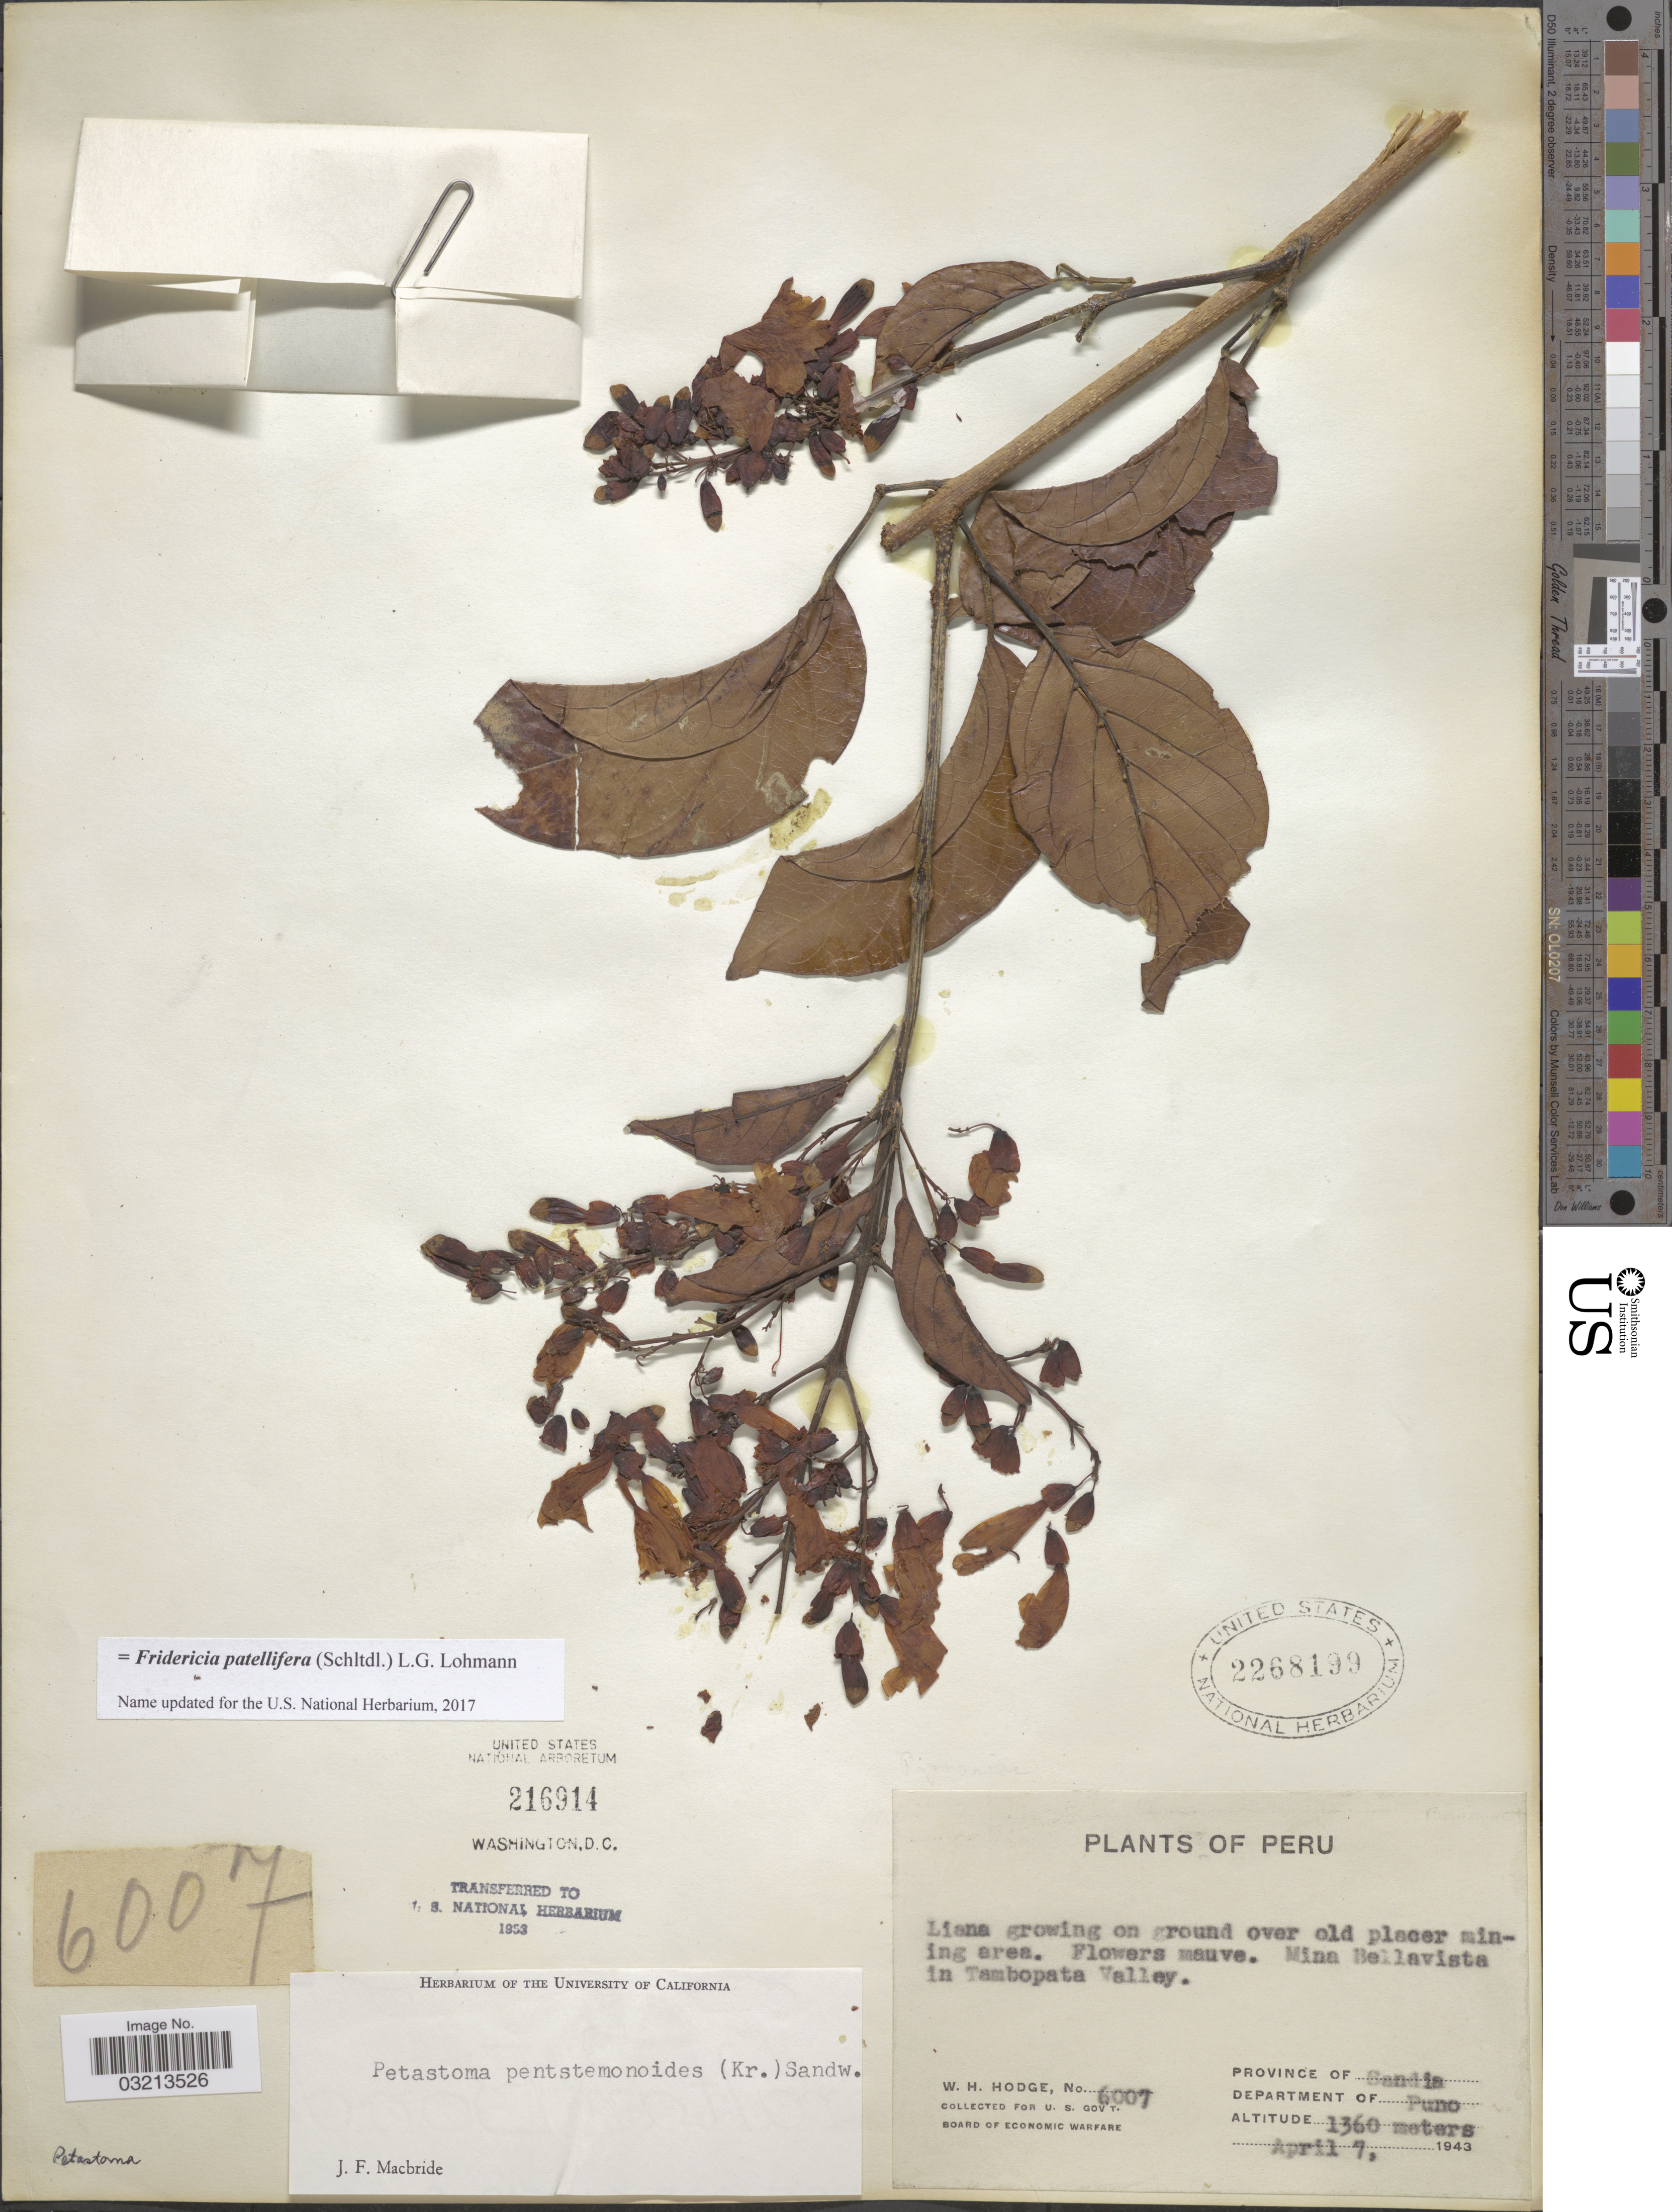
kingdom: Plantae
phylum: Tracheophyta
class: Magnoliopsida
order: Lamiales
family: Bignoniaceae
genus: Fridericia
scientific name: Fridericia patellifera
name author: (Schltdl.) L.G. Lohmann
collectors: W. Hodge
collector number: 6007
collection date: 1943-04-07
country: Peru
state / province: Puno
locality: Province of Sandia, Department of Puno.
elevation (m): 1360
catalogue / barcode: US 2268199